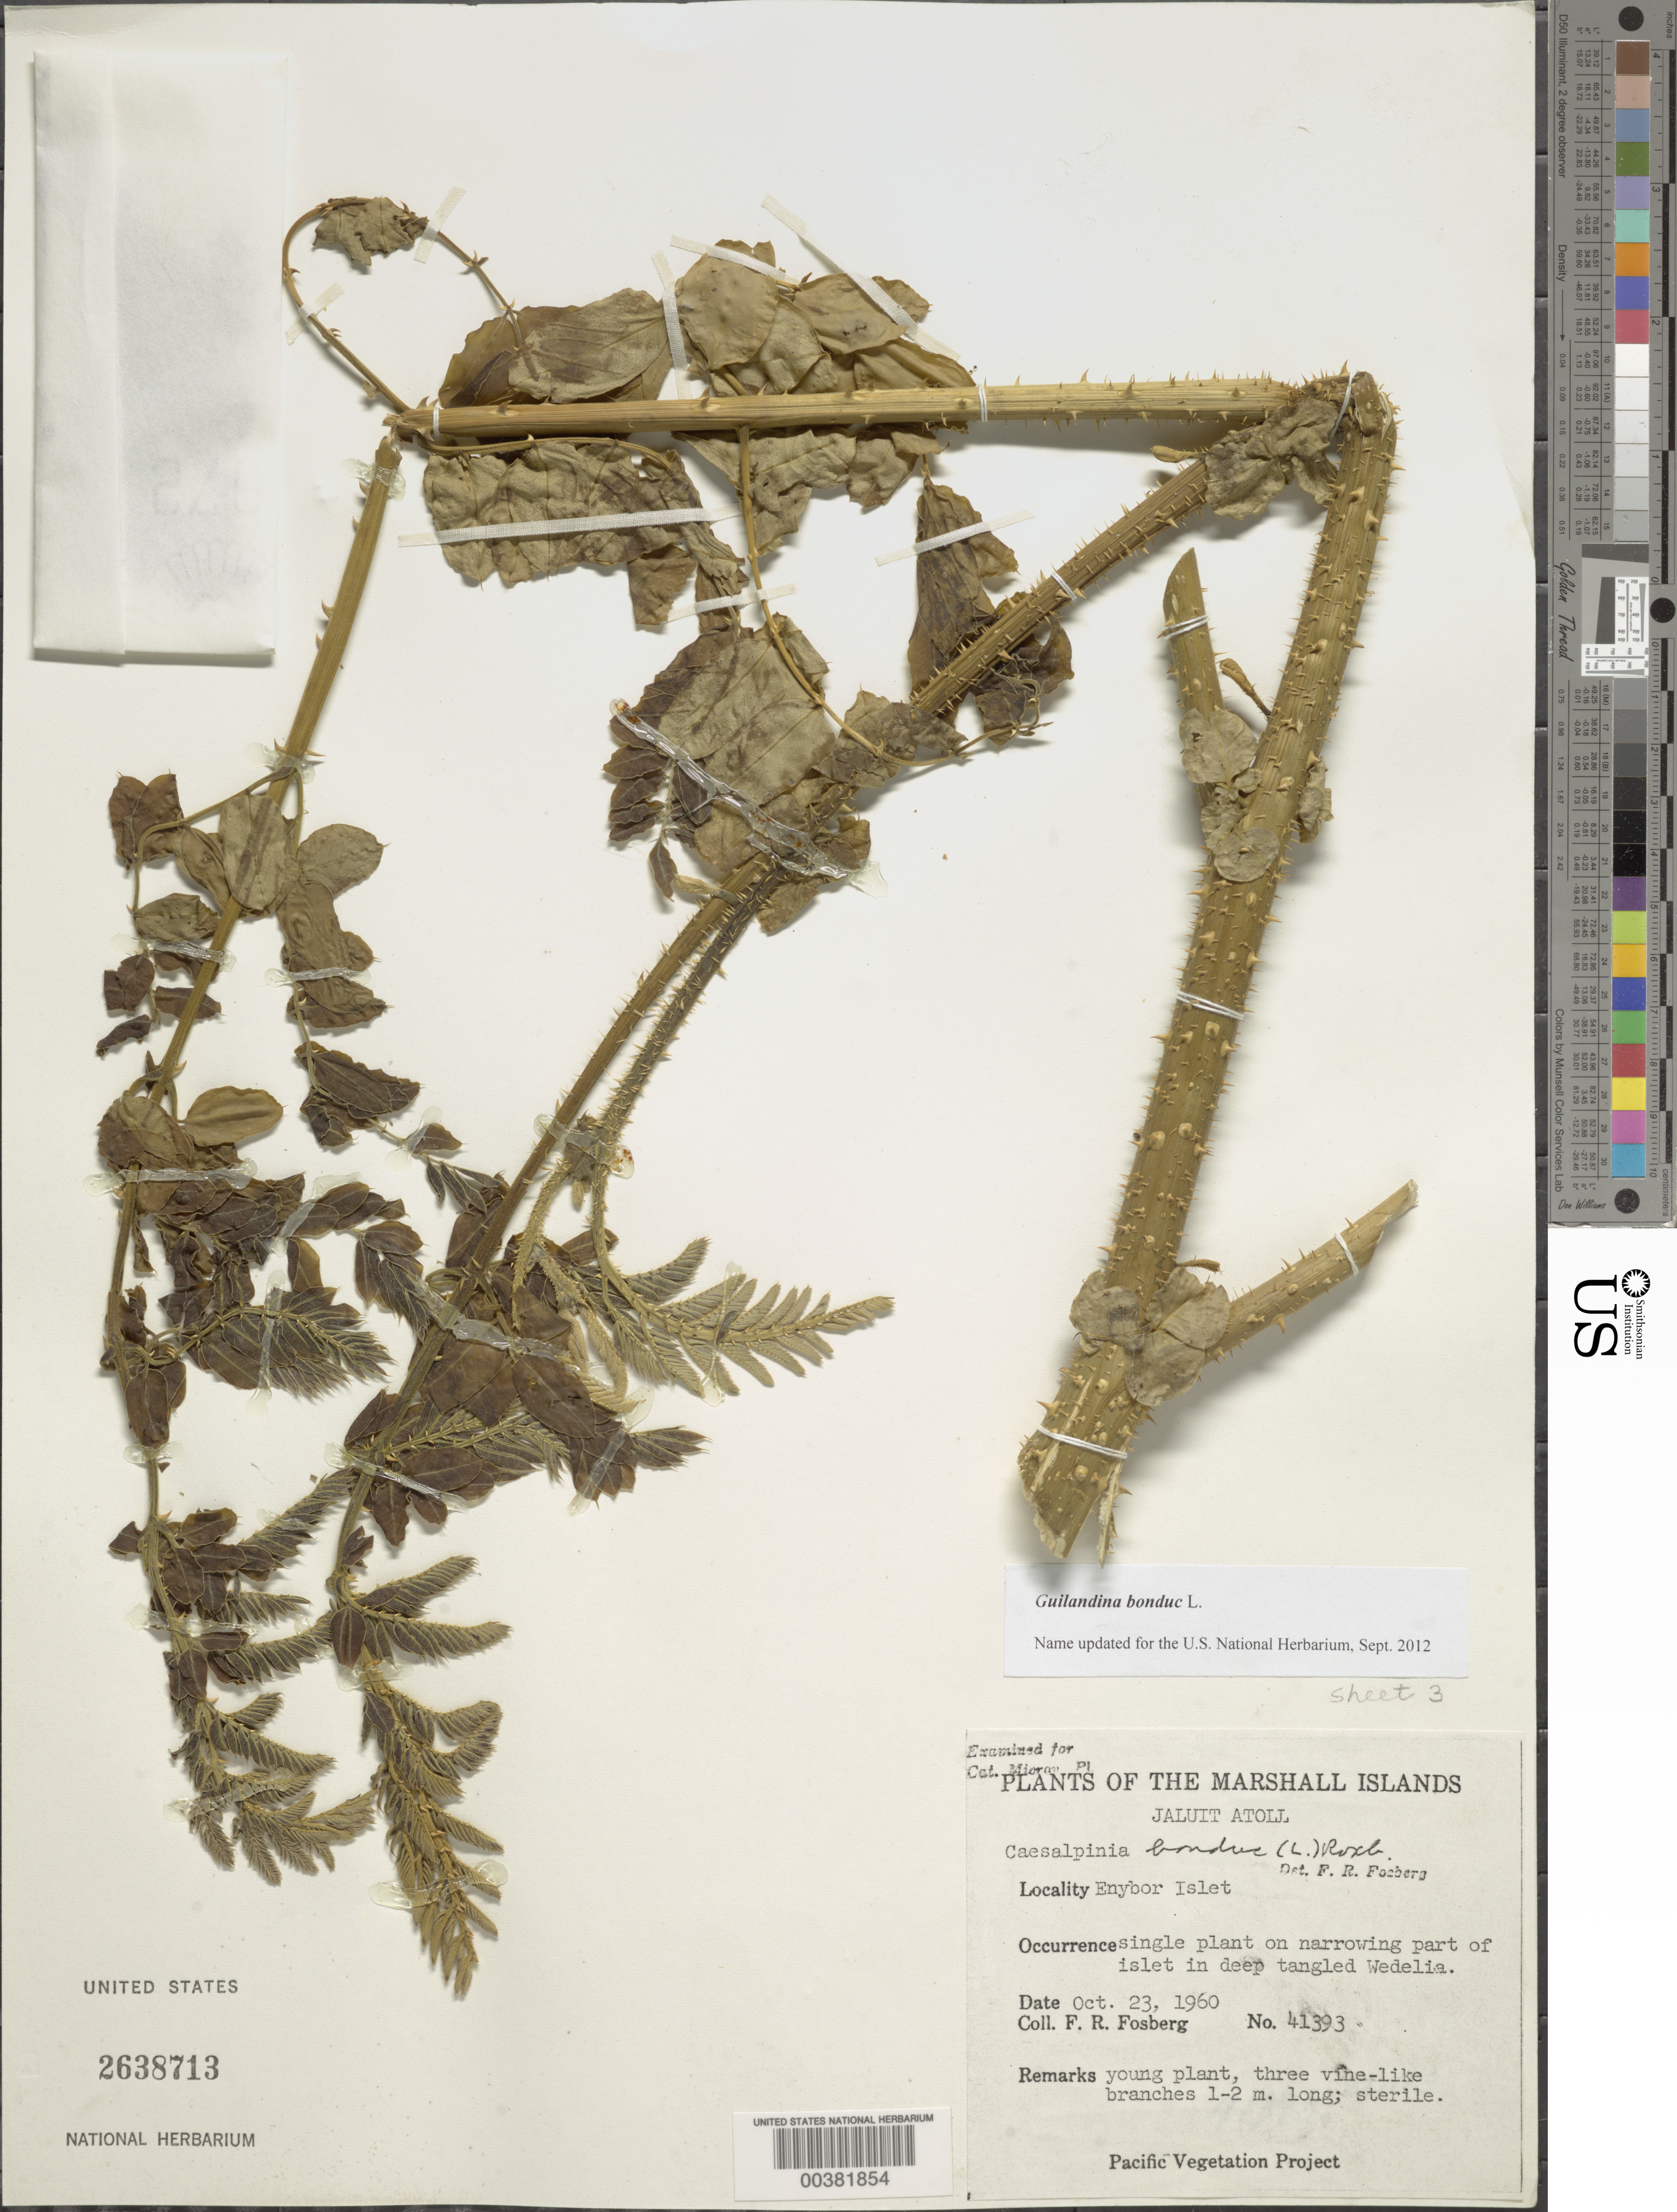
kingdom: Plantae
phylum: Tracheophyta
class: Magnoliopsida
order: Fabales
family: Fabaceae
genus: Guilandina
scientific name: Guilandina bonduc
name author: L.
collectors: F. R. Fosberg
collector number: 41393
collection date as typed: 23 Oct 1960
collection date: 1960-10-23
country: Marshall Islands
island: Jaluit Atoll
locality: Enybor Islet, on narrowing part of islet [Ralik Chain]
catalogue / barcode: US 2638713